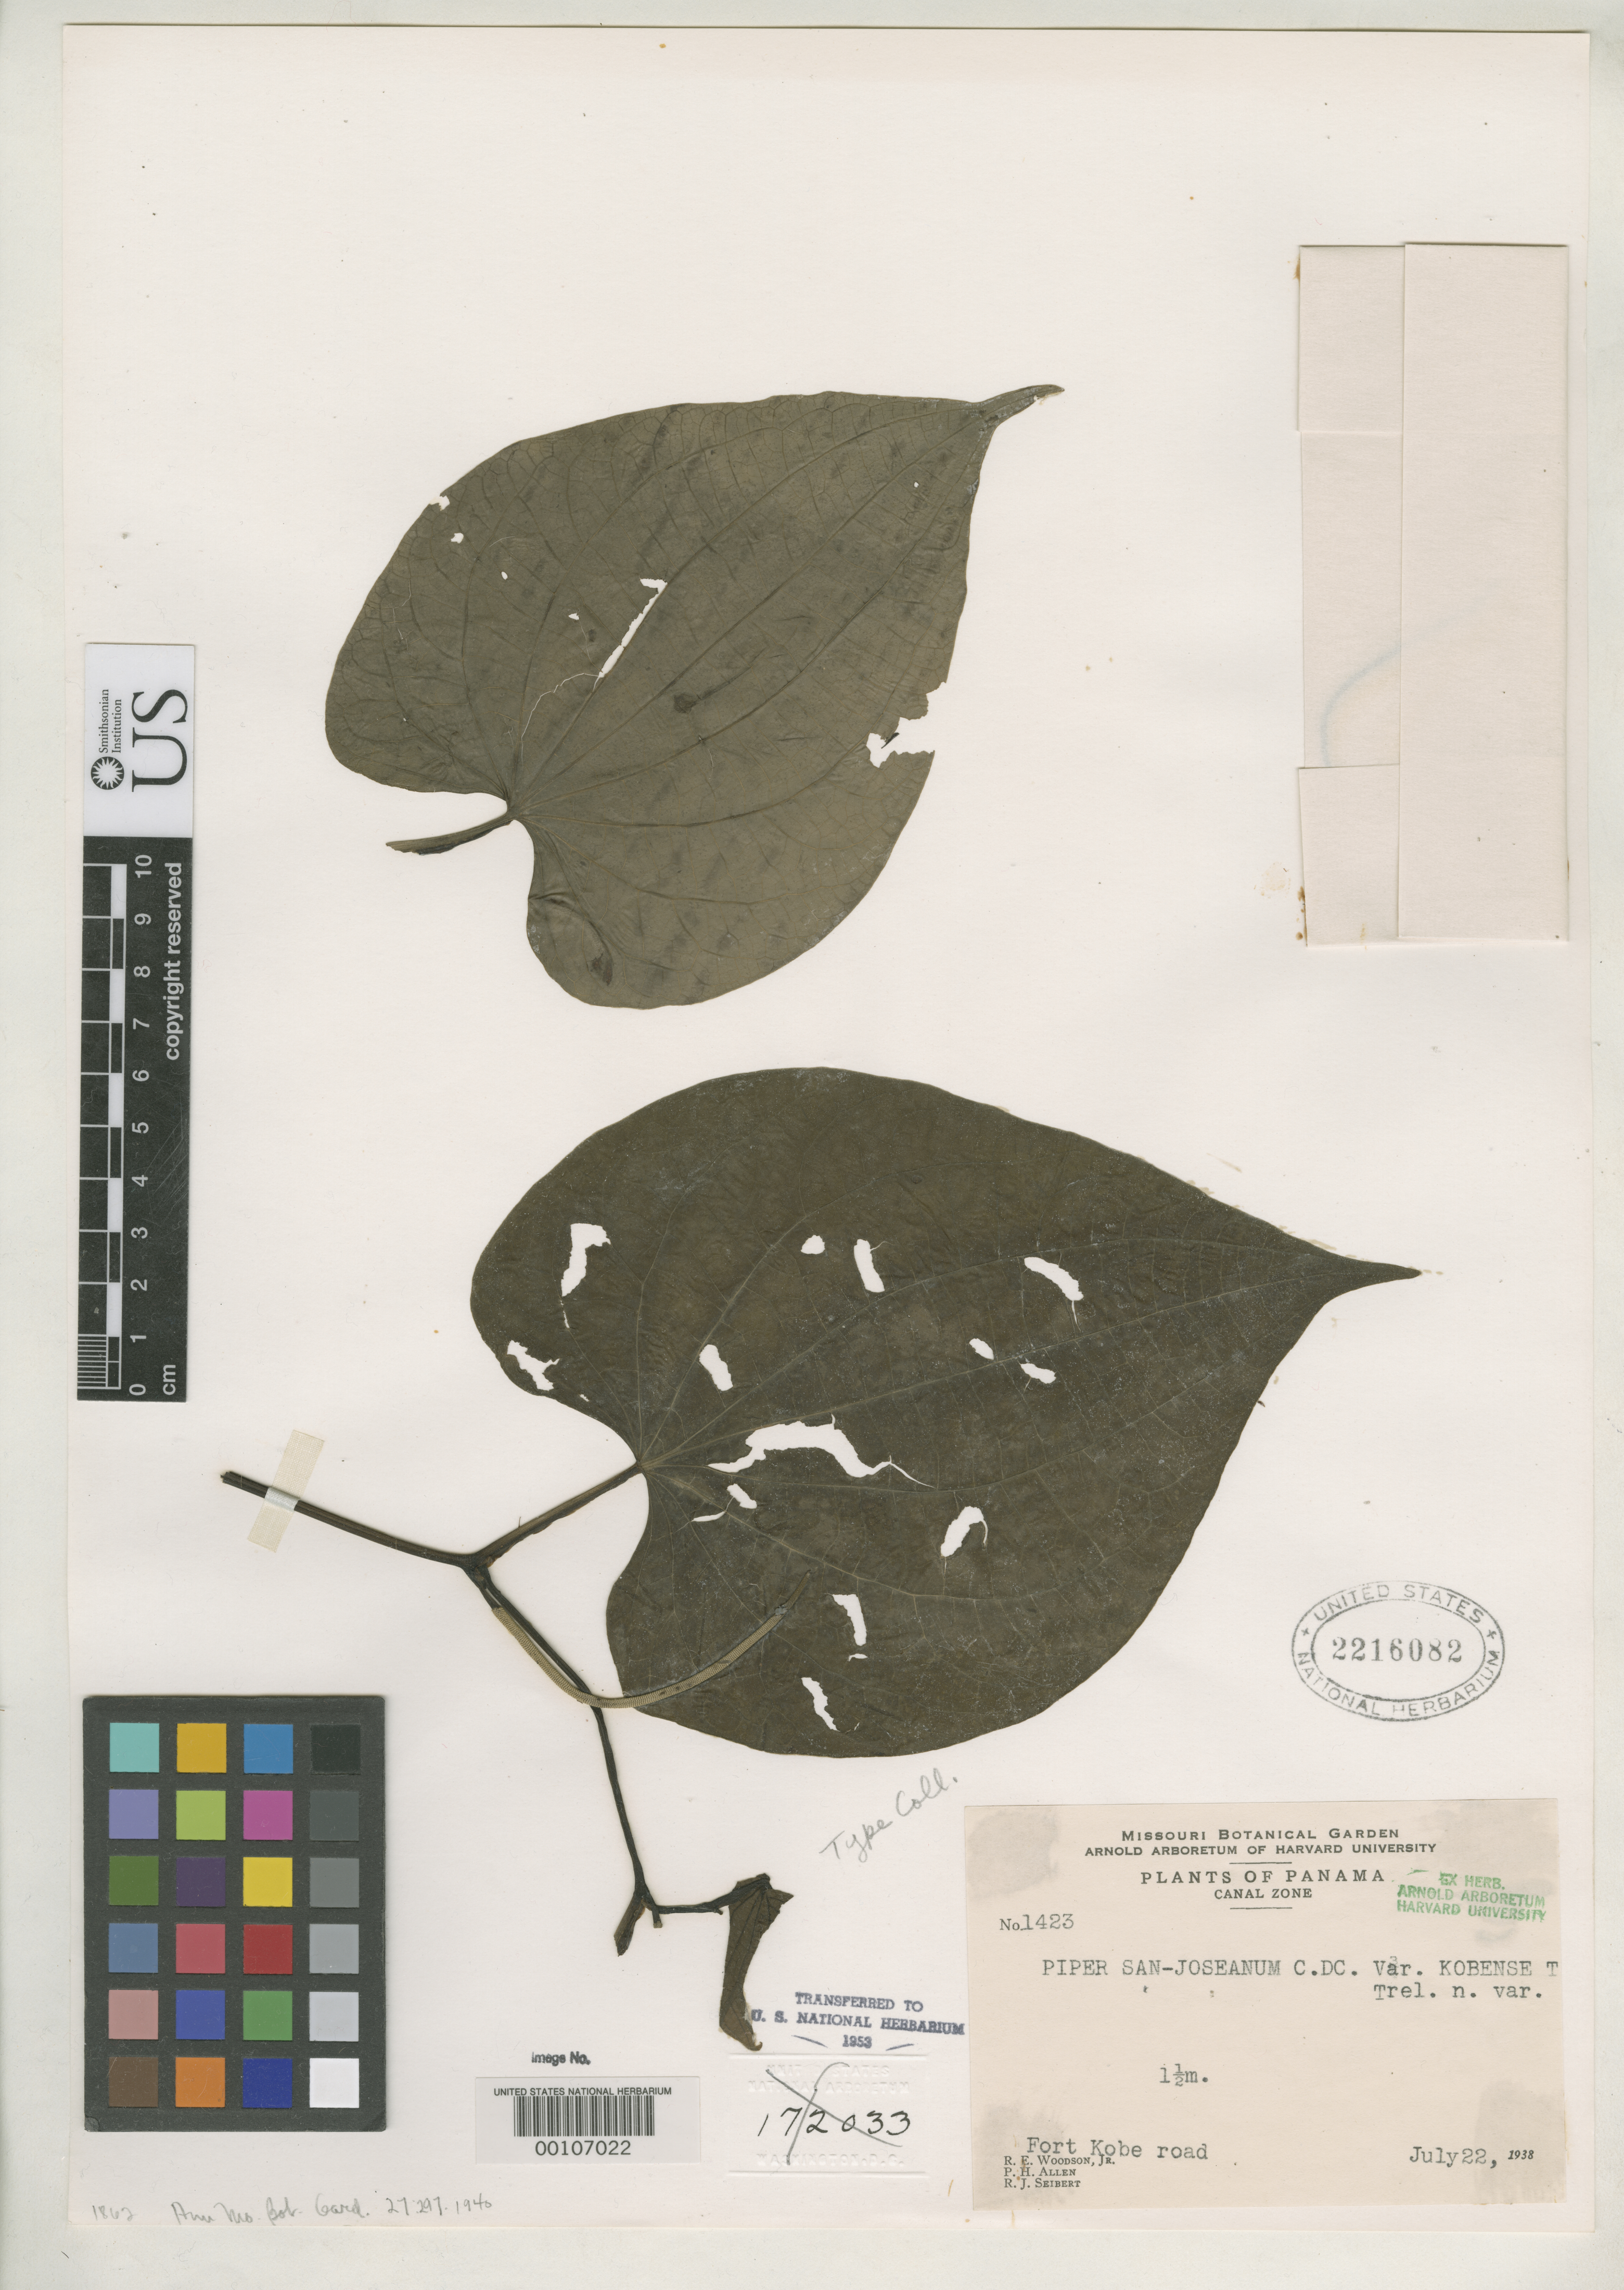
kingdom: Plantae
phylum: Tracheophyta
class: Magnoliopsida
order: Piperales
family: Piperaceae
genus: Piper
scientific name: Piper san-joseanum var. kobense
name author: Trel. in Woodson & Schery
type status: Isotype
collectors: R. E. Woodson, P. H. Allen & R. J. Seibert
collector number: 1423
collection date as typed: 22 Jul 1938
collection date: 1938-07-22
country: Panama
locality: Fort Koke Road.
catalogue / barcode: US 2216082